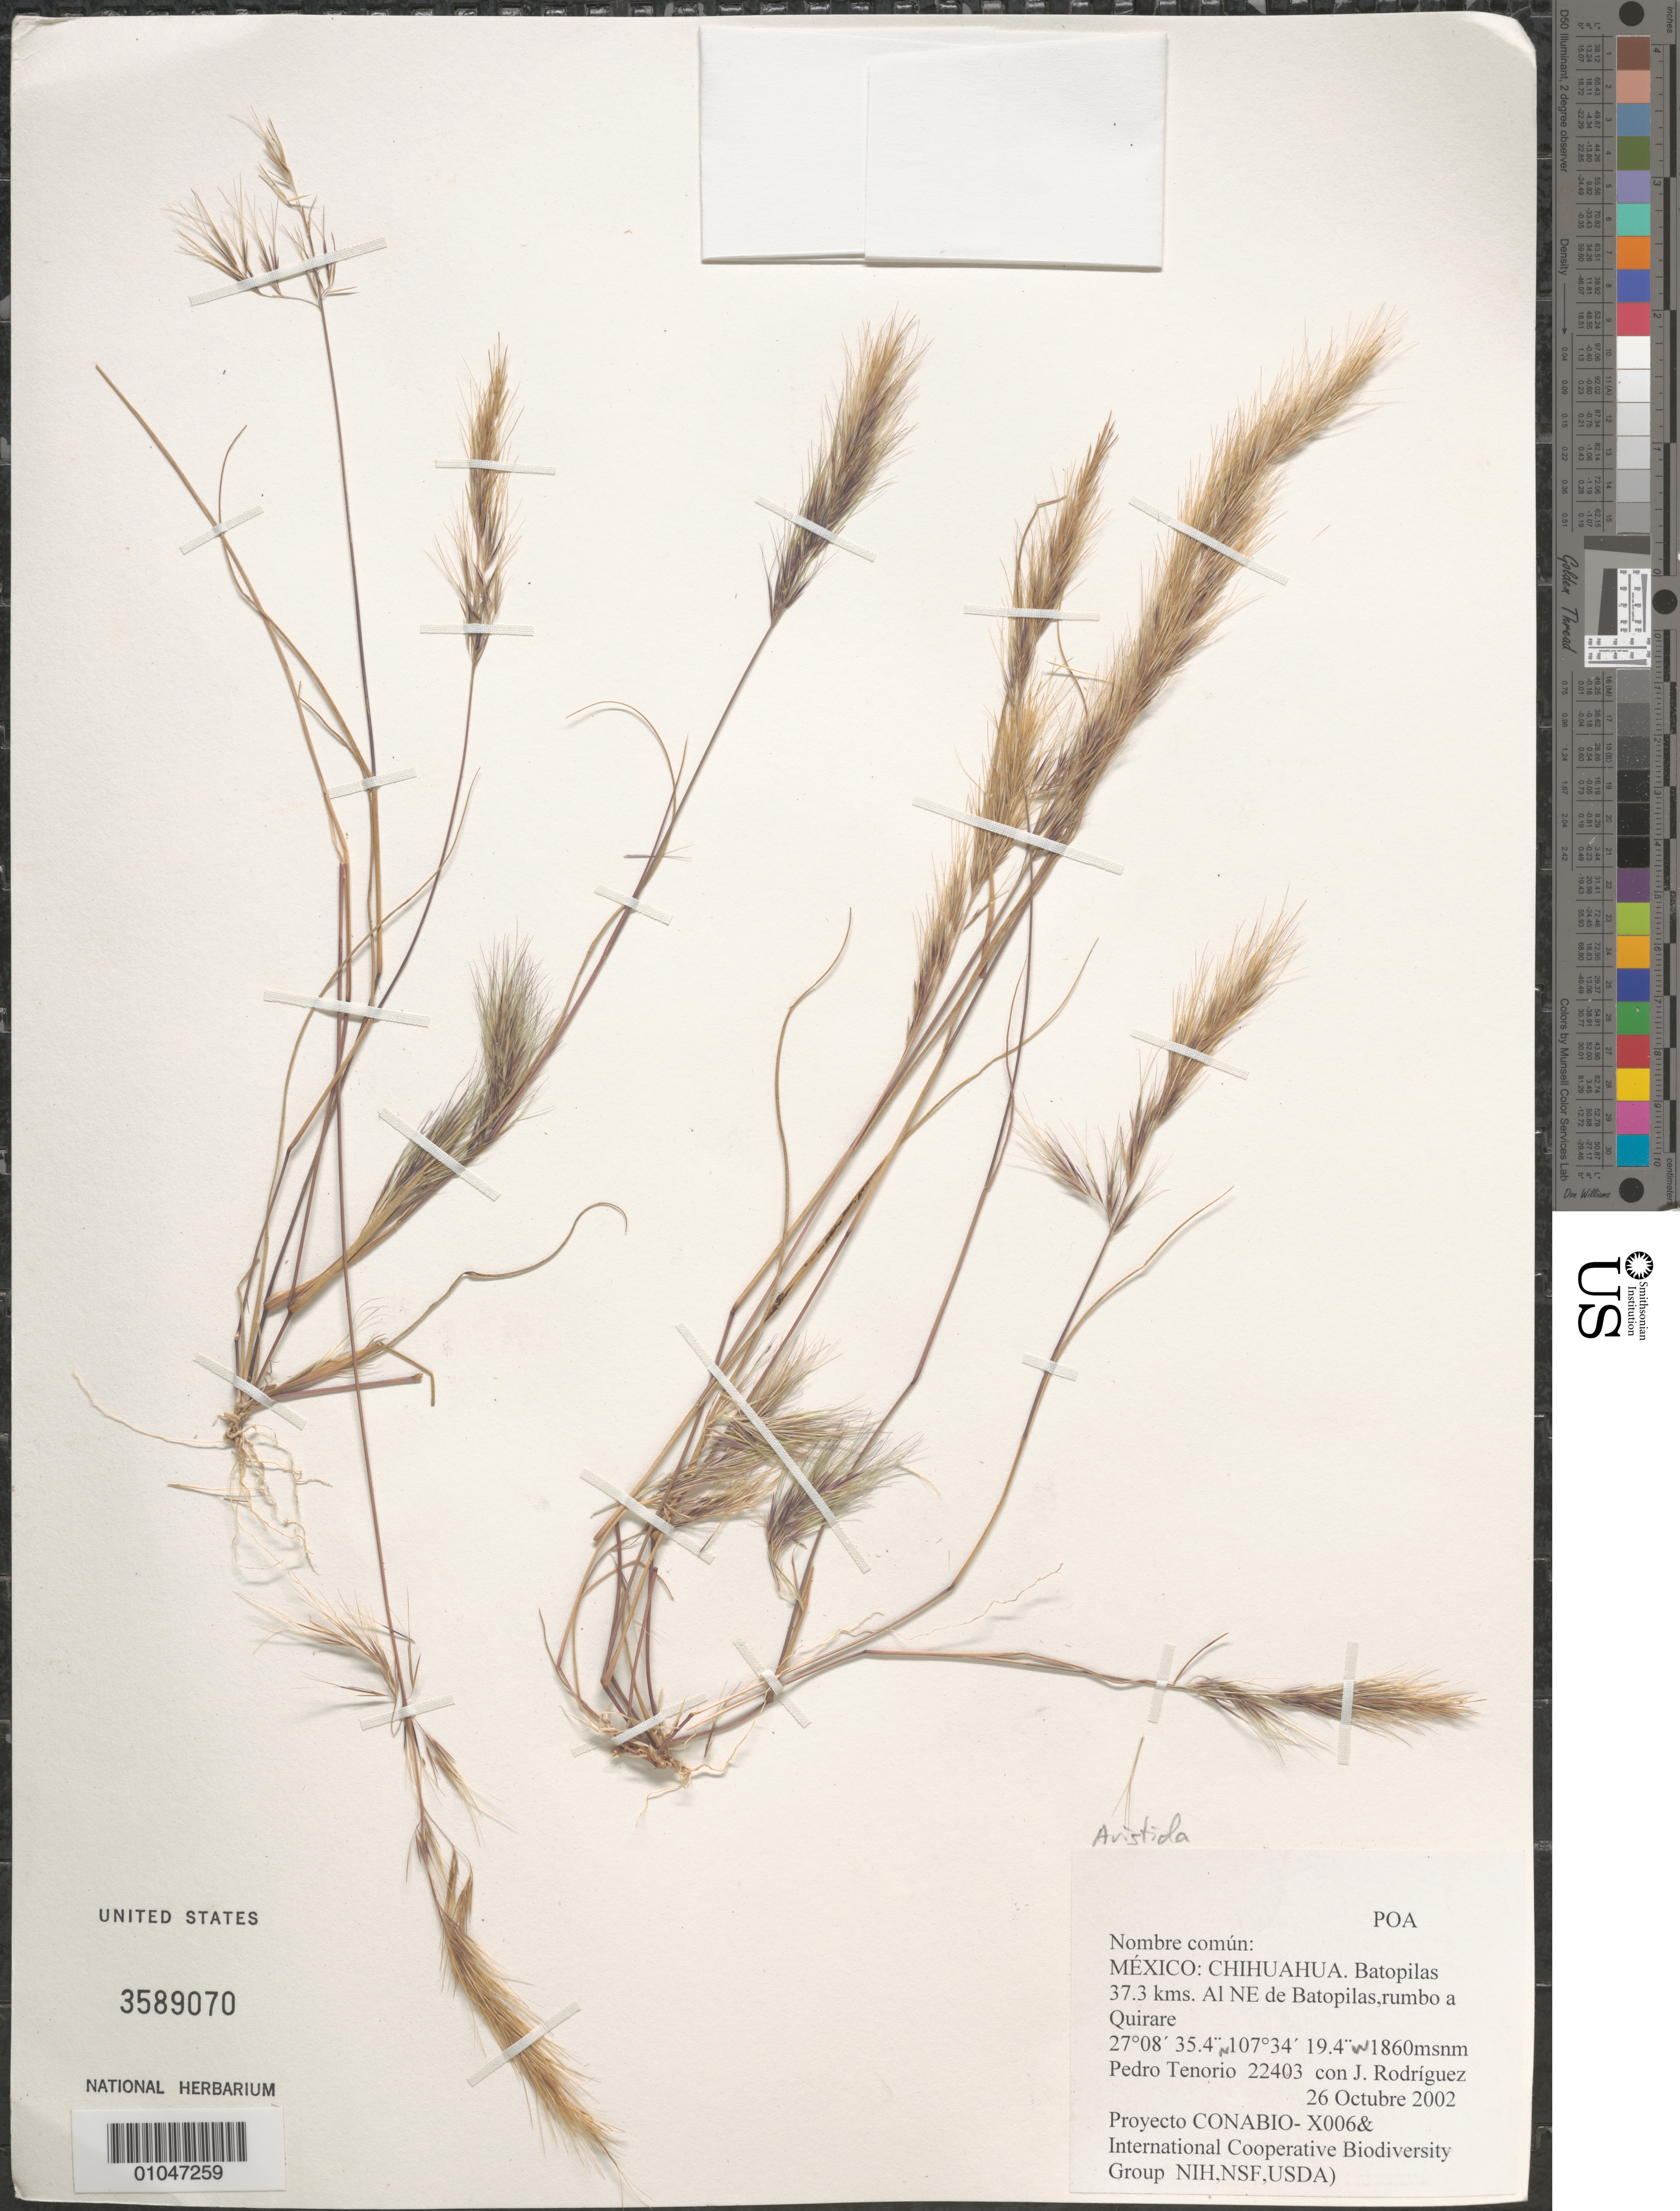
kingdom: Plantae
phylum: Tracheophyta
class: Liliopsida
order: Poales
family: Poaceae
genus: Aristida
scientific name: Aristida sp.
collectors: P. Tenorio L. & J. Rodríguez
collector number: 22403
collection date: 2002-10-26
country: Mexico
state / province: Chihuahua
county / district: Batopilas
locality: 37.3 kms al NE de Batopilas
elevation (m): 1860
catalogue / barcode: US 3589070